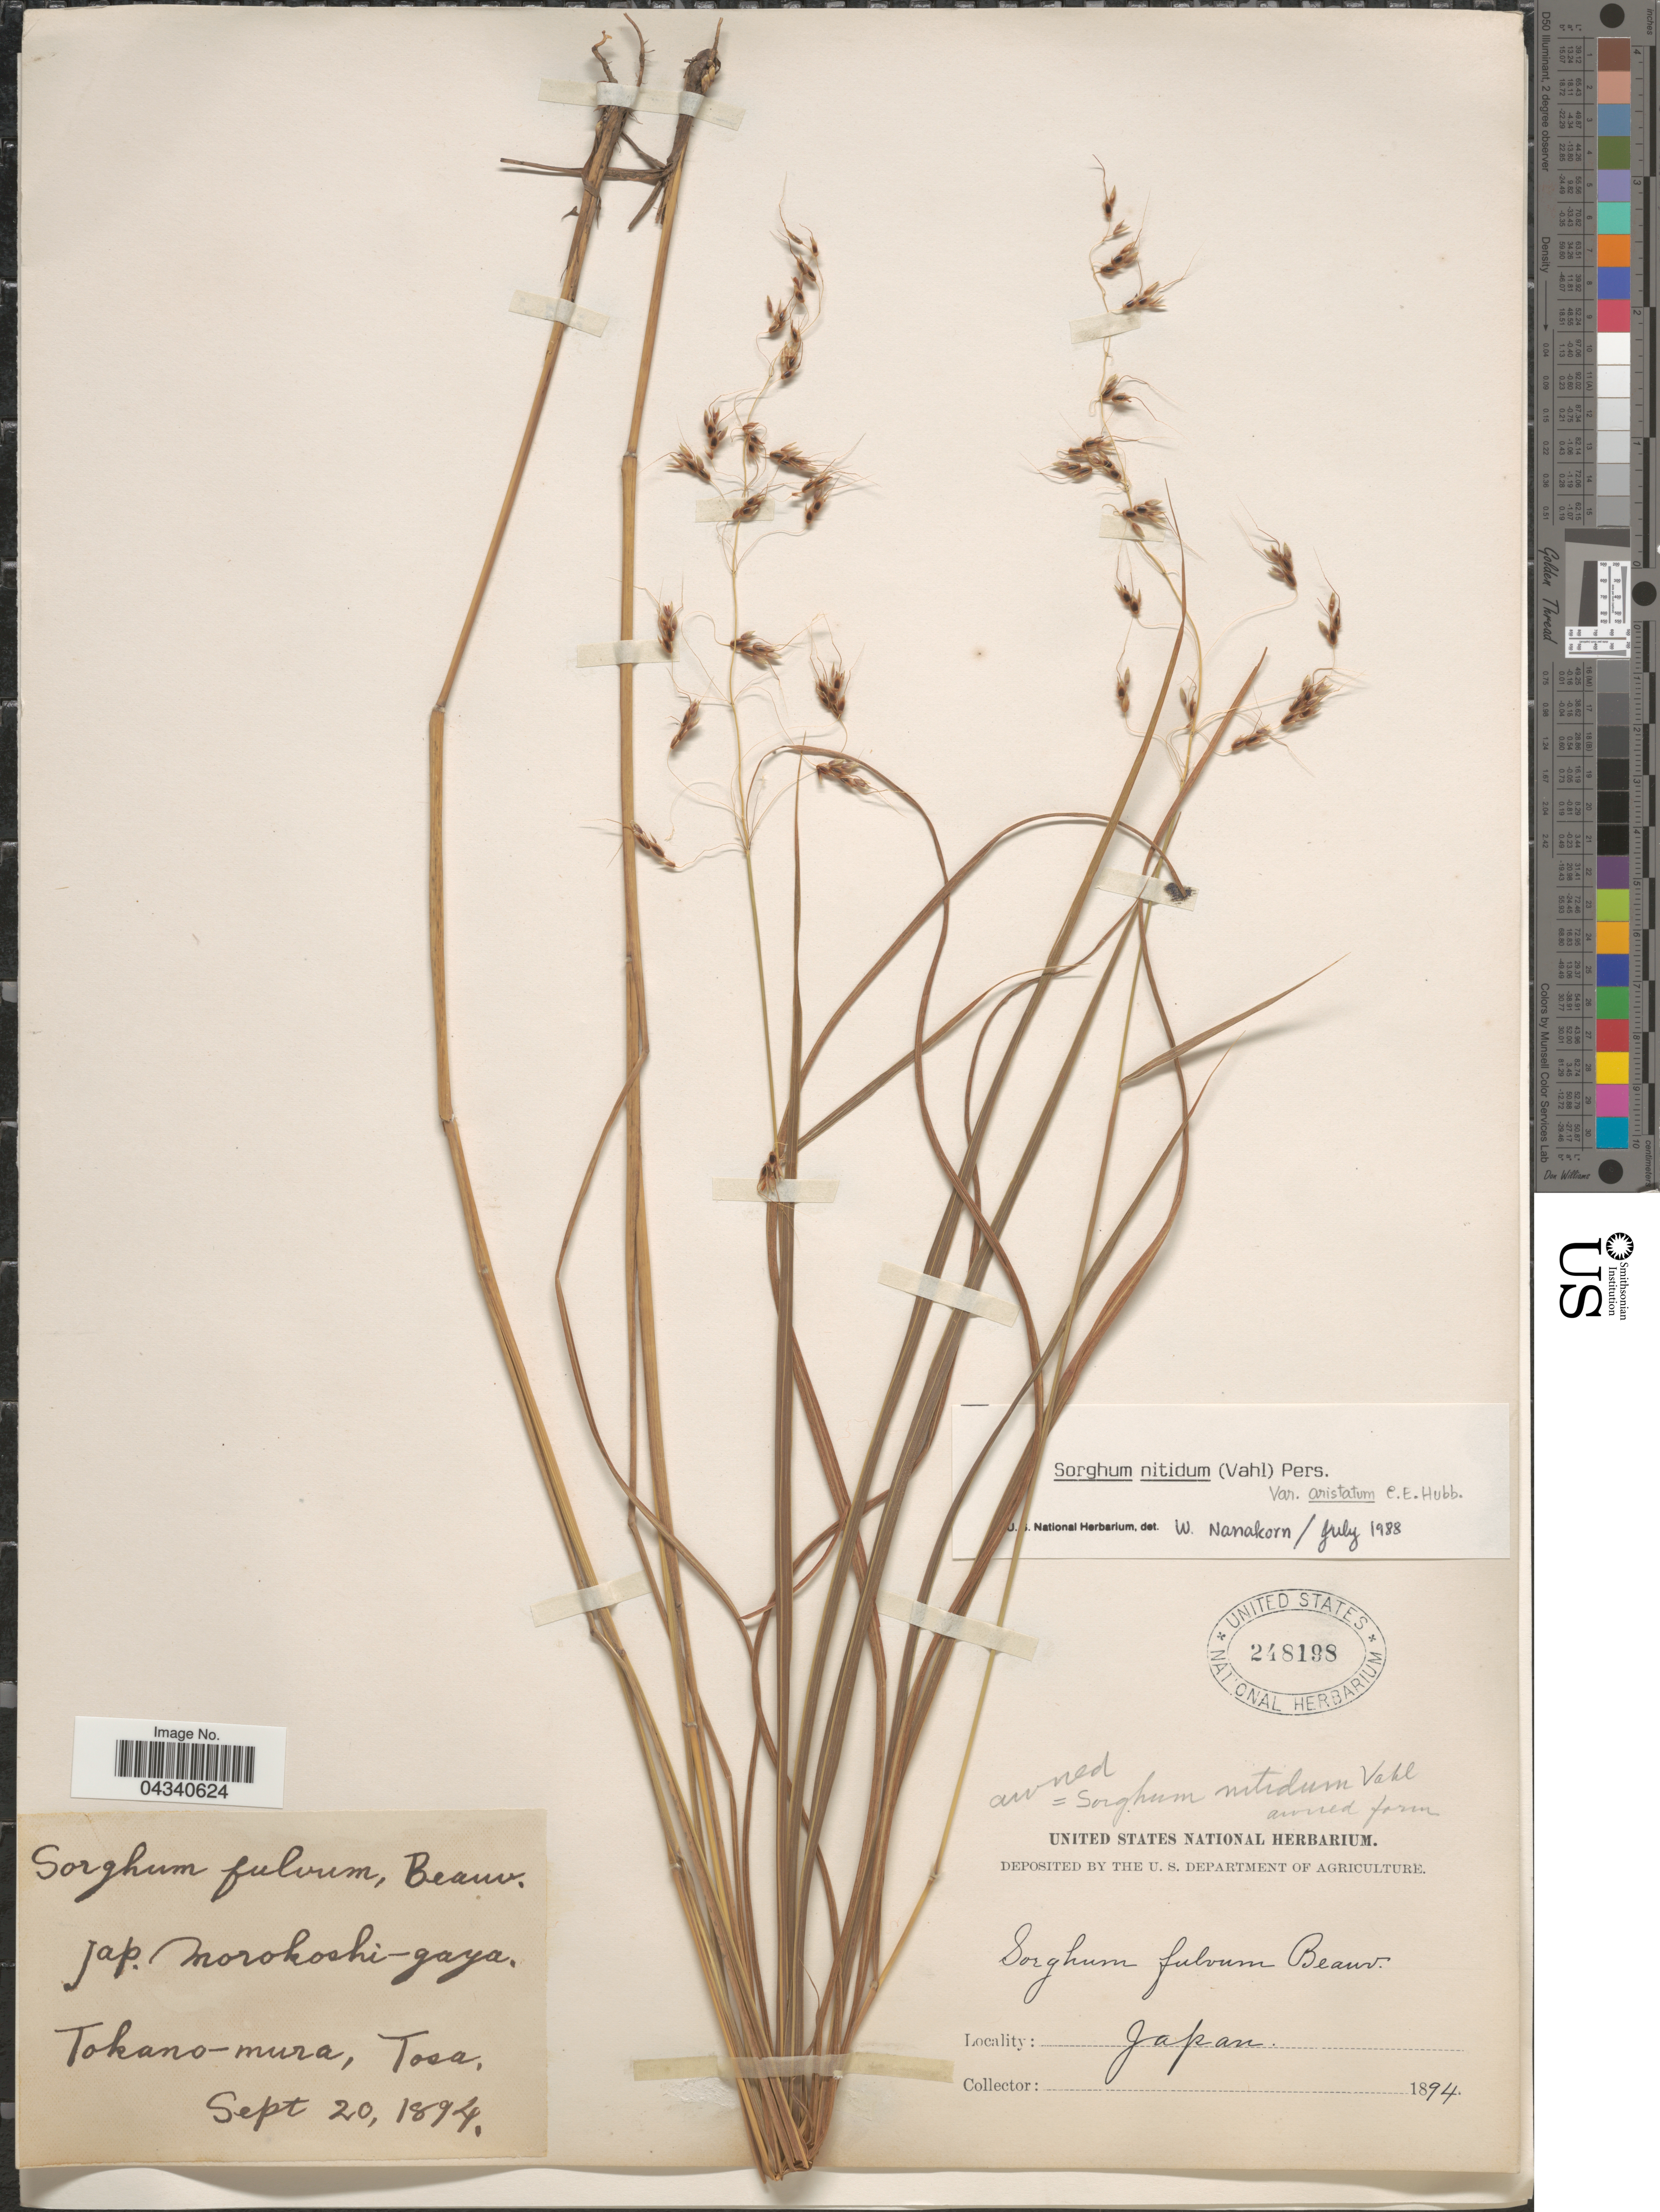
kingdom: Plantae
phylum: Tracheophyta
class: Liliopsida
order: Poales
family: Poaceae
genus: Sorghum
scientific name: Sorghum nitidum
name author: (Vahl) Pers.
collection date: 1894-09-20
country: Japan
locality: Tokano-mura, Tosa.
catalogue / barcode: US 248198